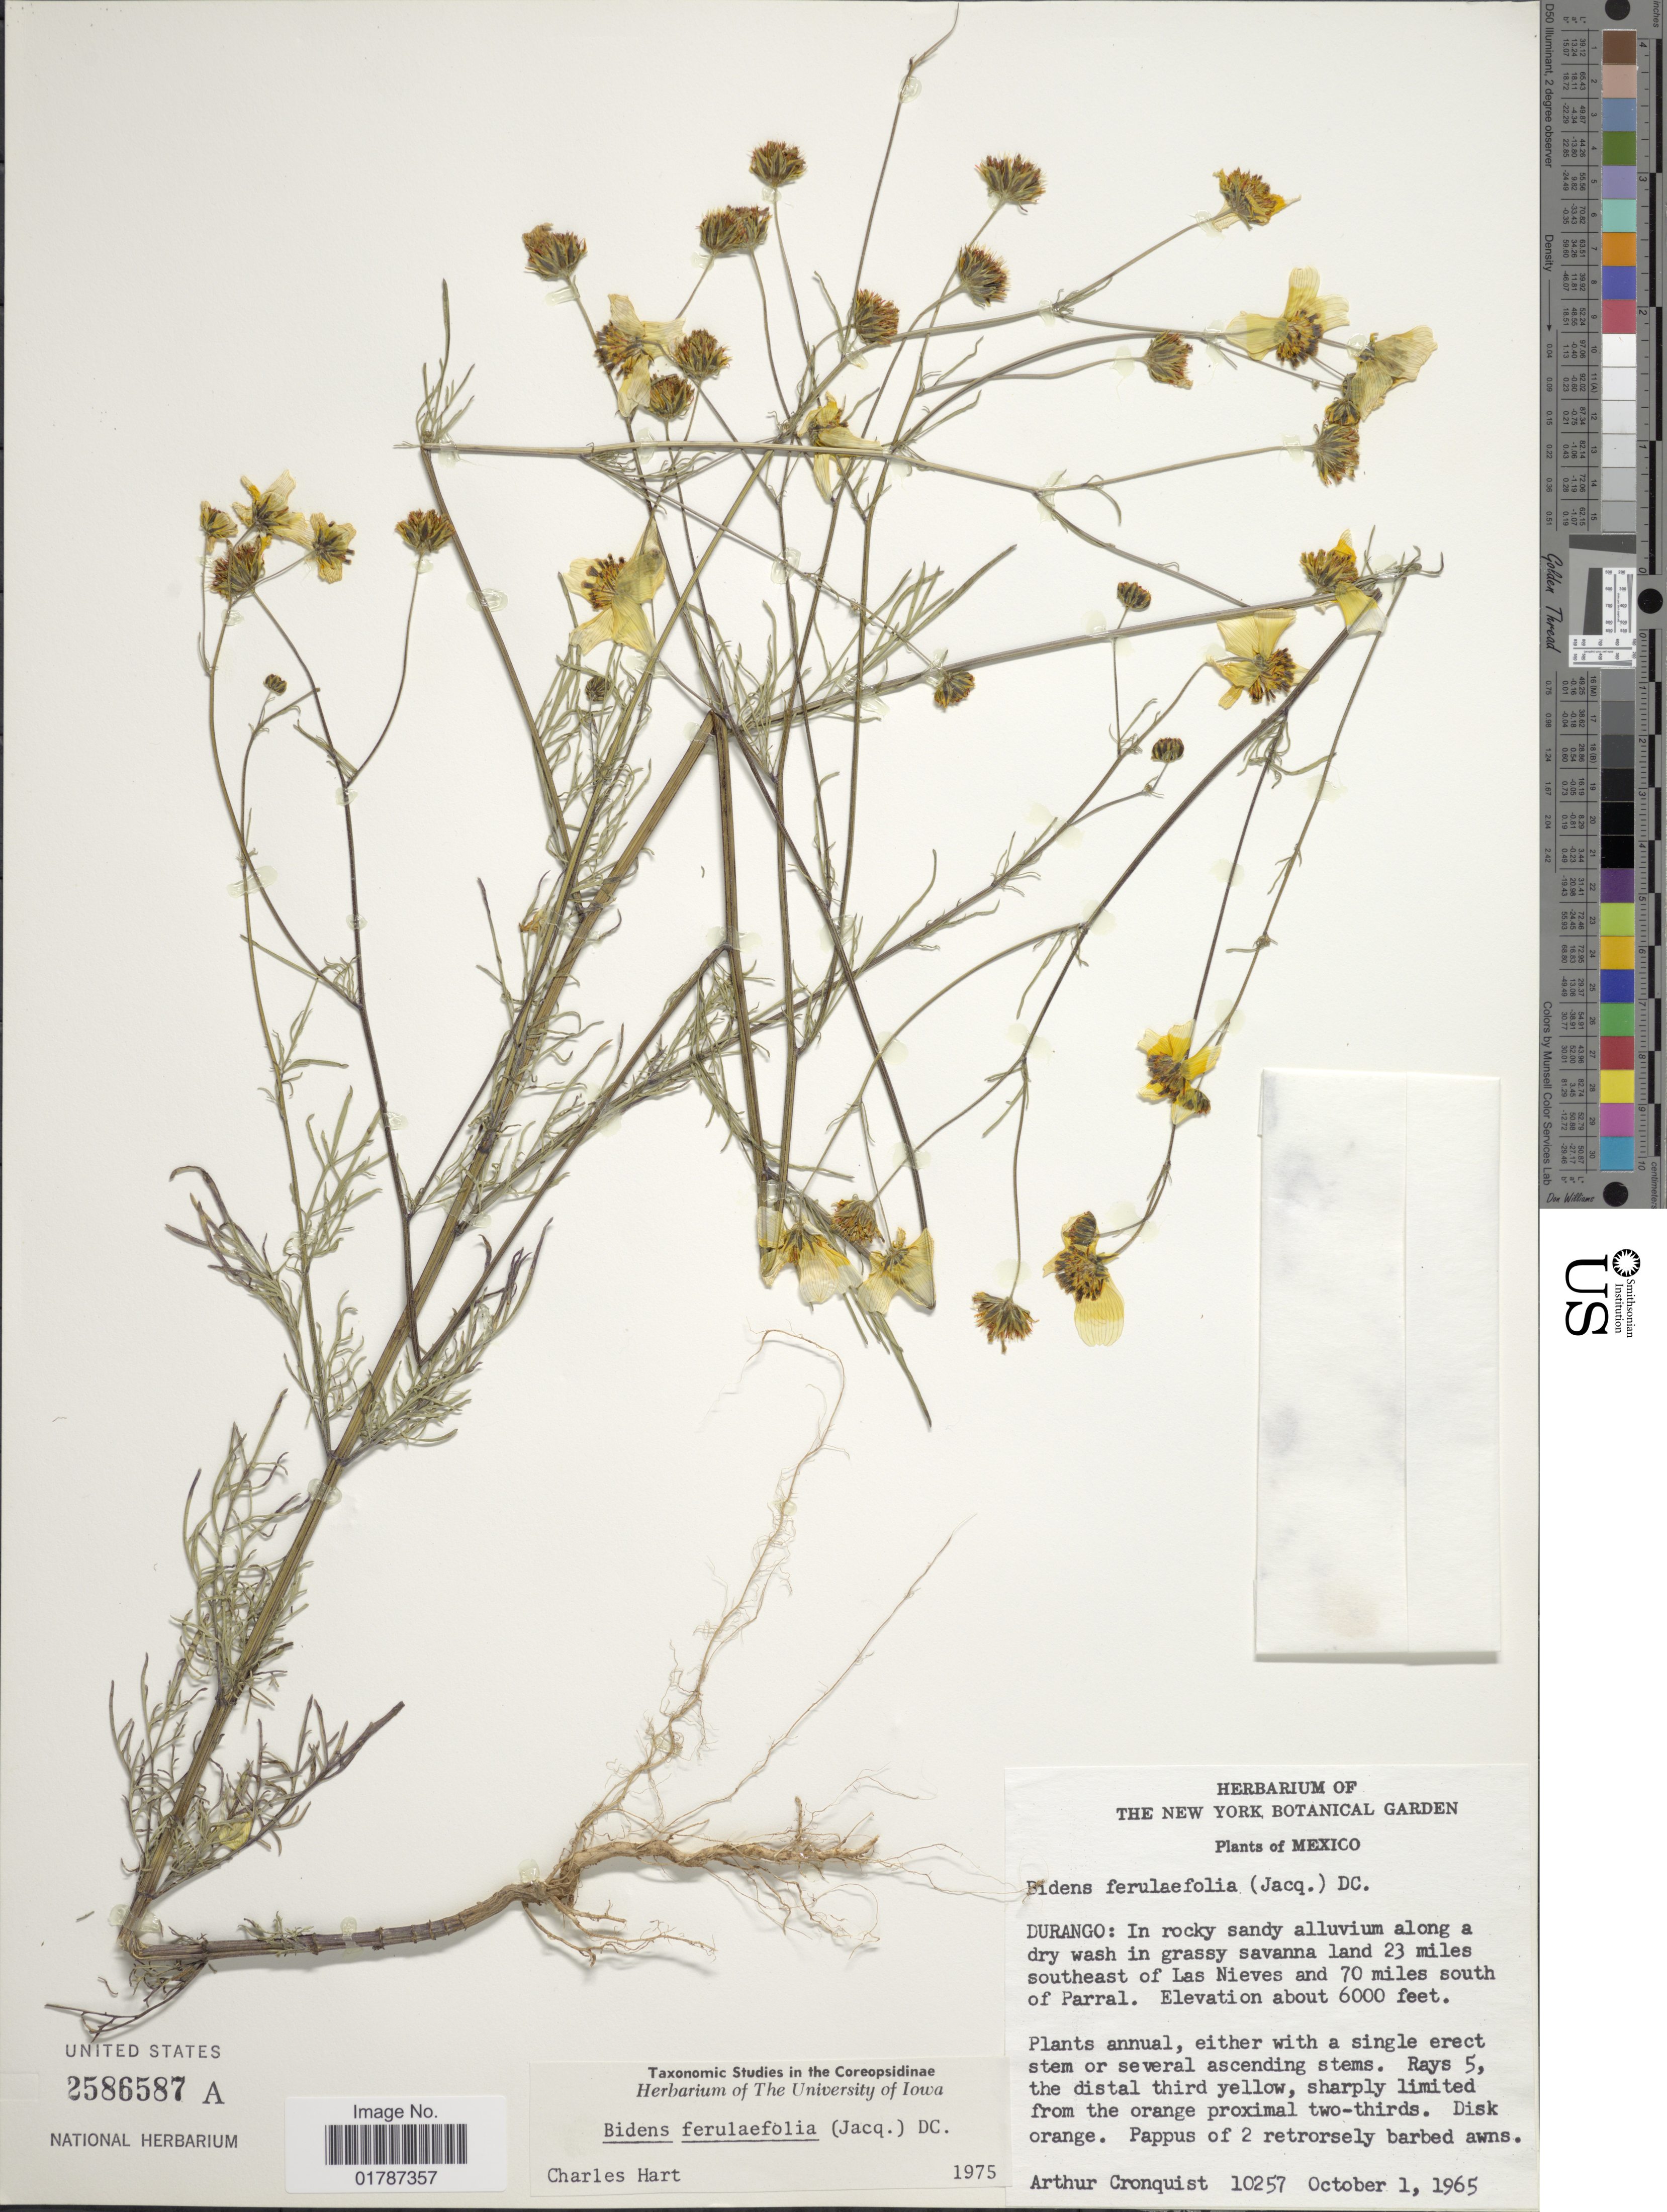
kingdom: Plantae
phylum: Tracheophyta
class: Magnoliopsida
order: Asterales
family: Asteraceae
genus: Bidens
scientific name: Bidens ferulaefolia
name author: (Jacq.) DC.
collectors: A. J. Cronquist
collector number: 10257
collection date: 1965-10-01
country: Mexico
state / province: Durango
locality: Durango: In rocky sandy alluvium along a dry wash on grassy savanna land 23 miles southeast of Las Nieves and 70 miles south of Parral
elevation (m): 1829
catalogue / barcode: US 2586587A